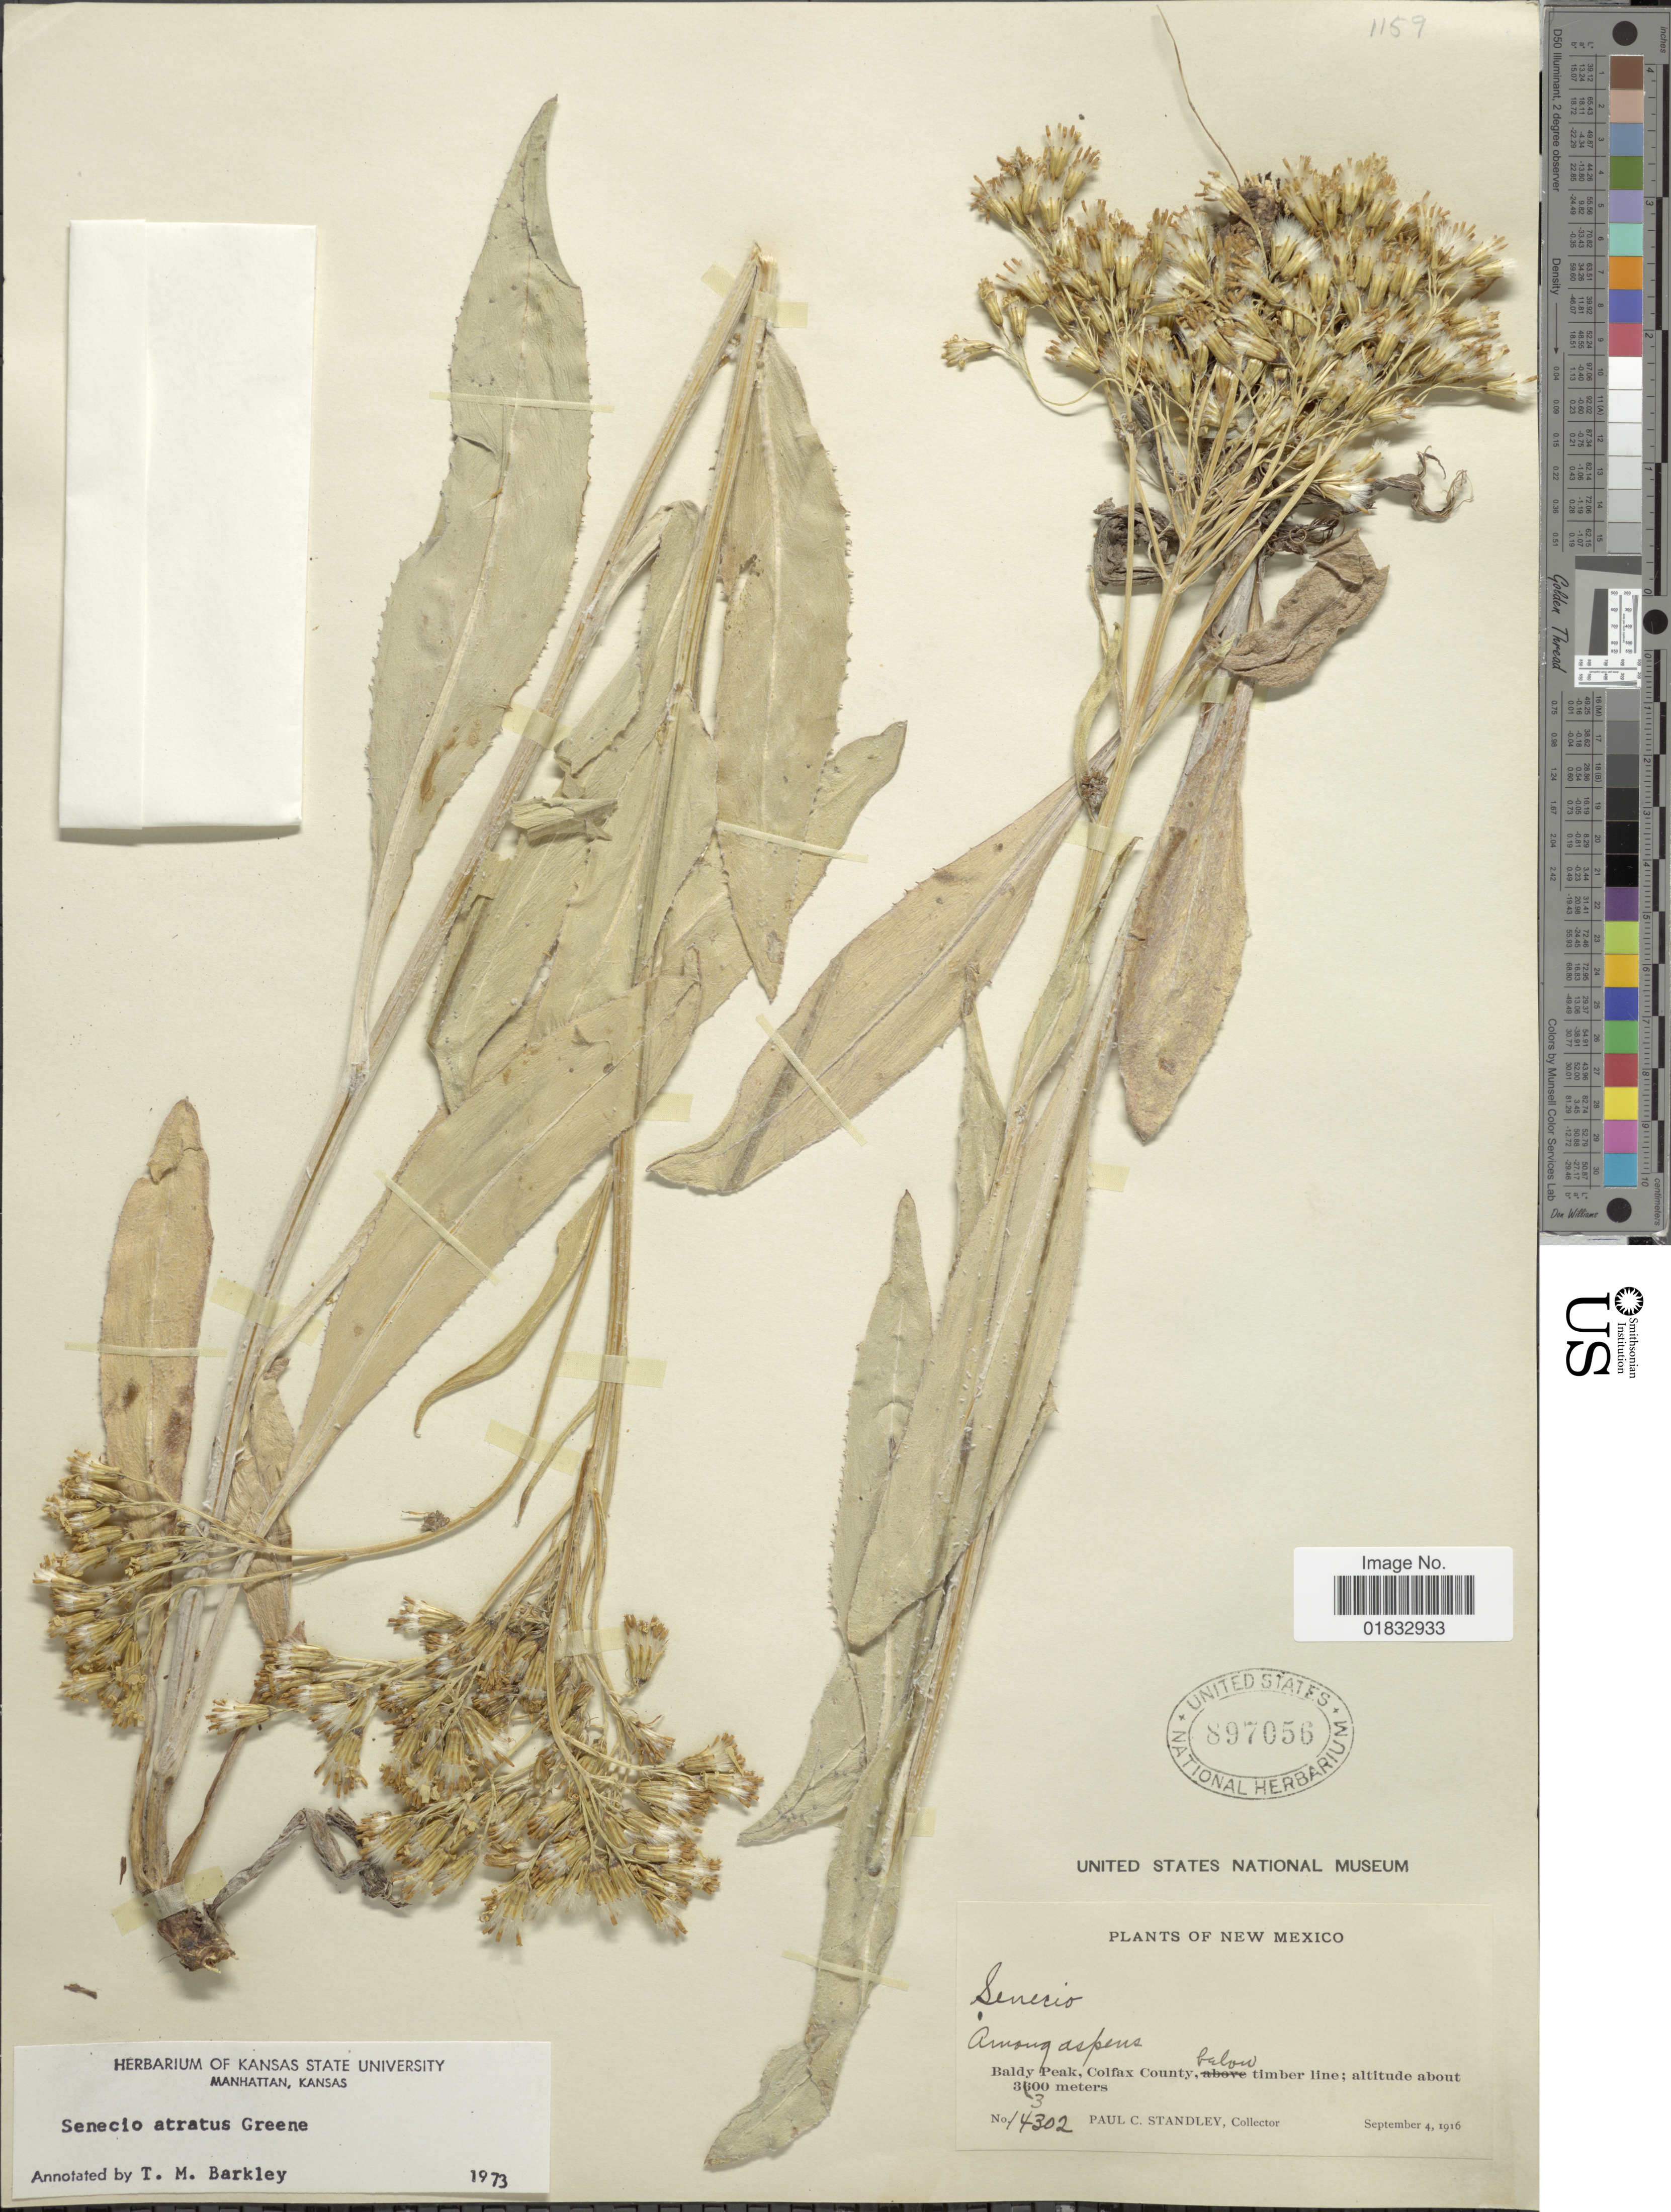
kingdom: Plantae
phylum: Tracheophyta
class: Magnoliopsida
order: Asterales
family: Asteraceae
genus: Senecio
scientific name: Senecio atratus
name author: Greene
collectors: P. C. Standley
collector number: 14302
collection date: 1916-09-04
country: United States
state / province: New Mexico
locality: Among aspense, Baldy Peak, Colfax County, below timber line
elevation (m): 3300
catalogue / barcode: US 897056